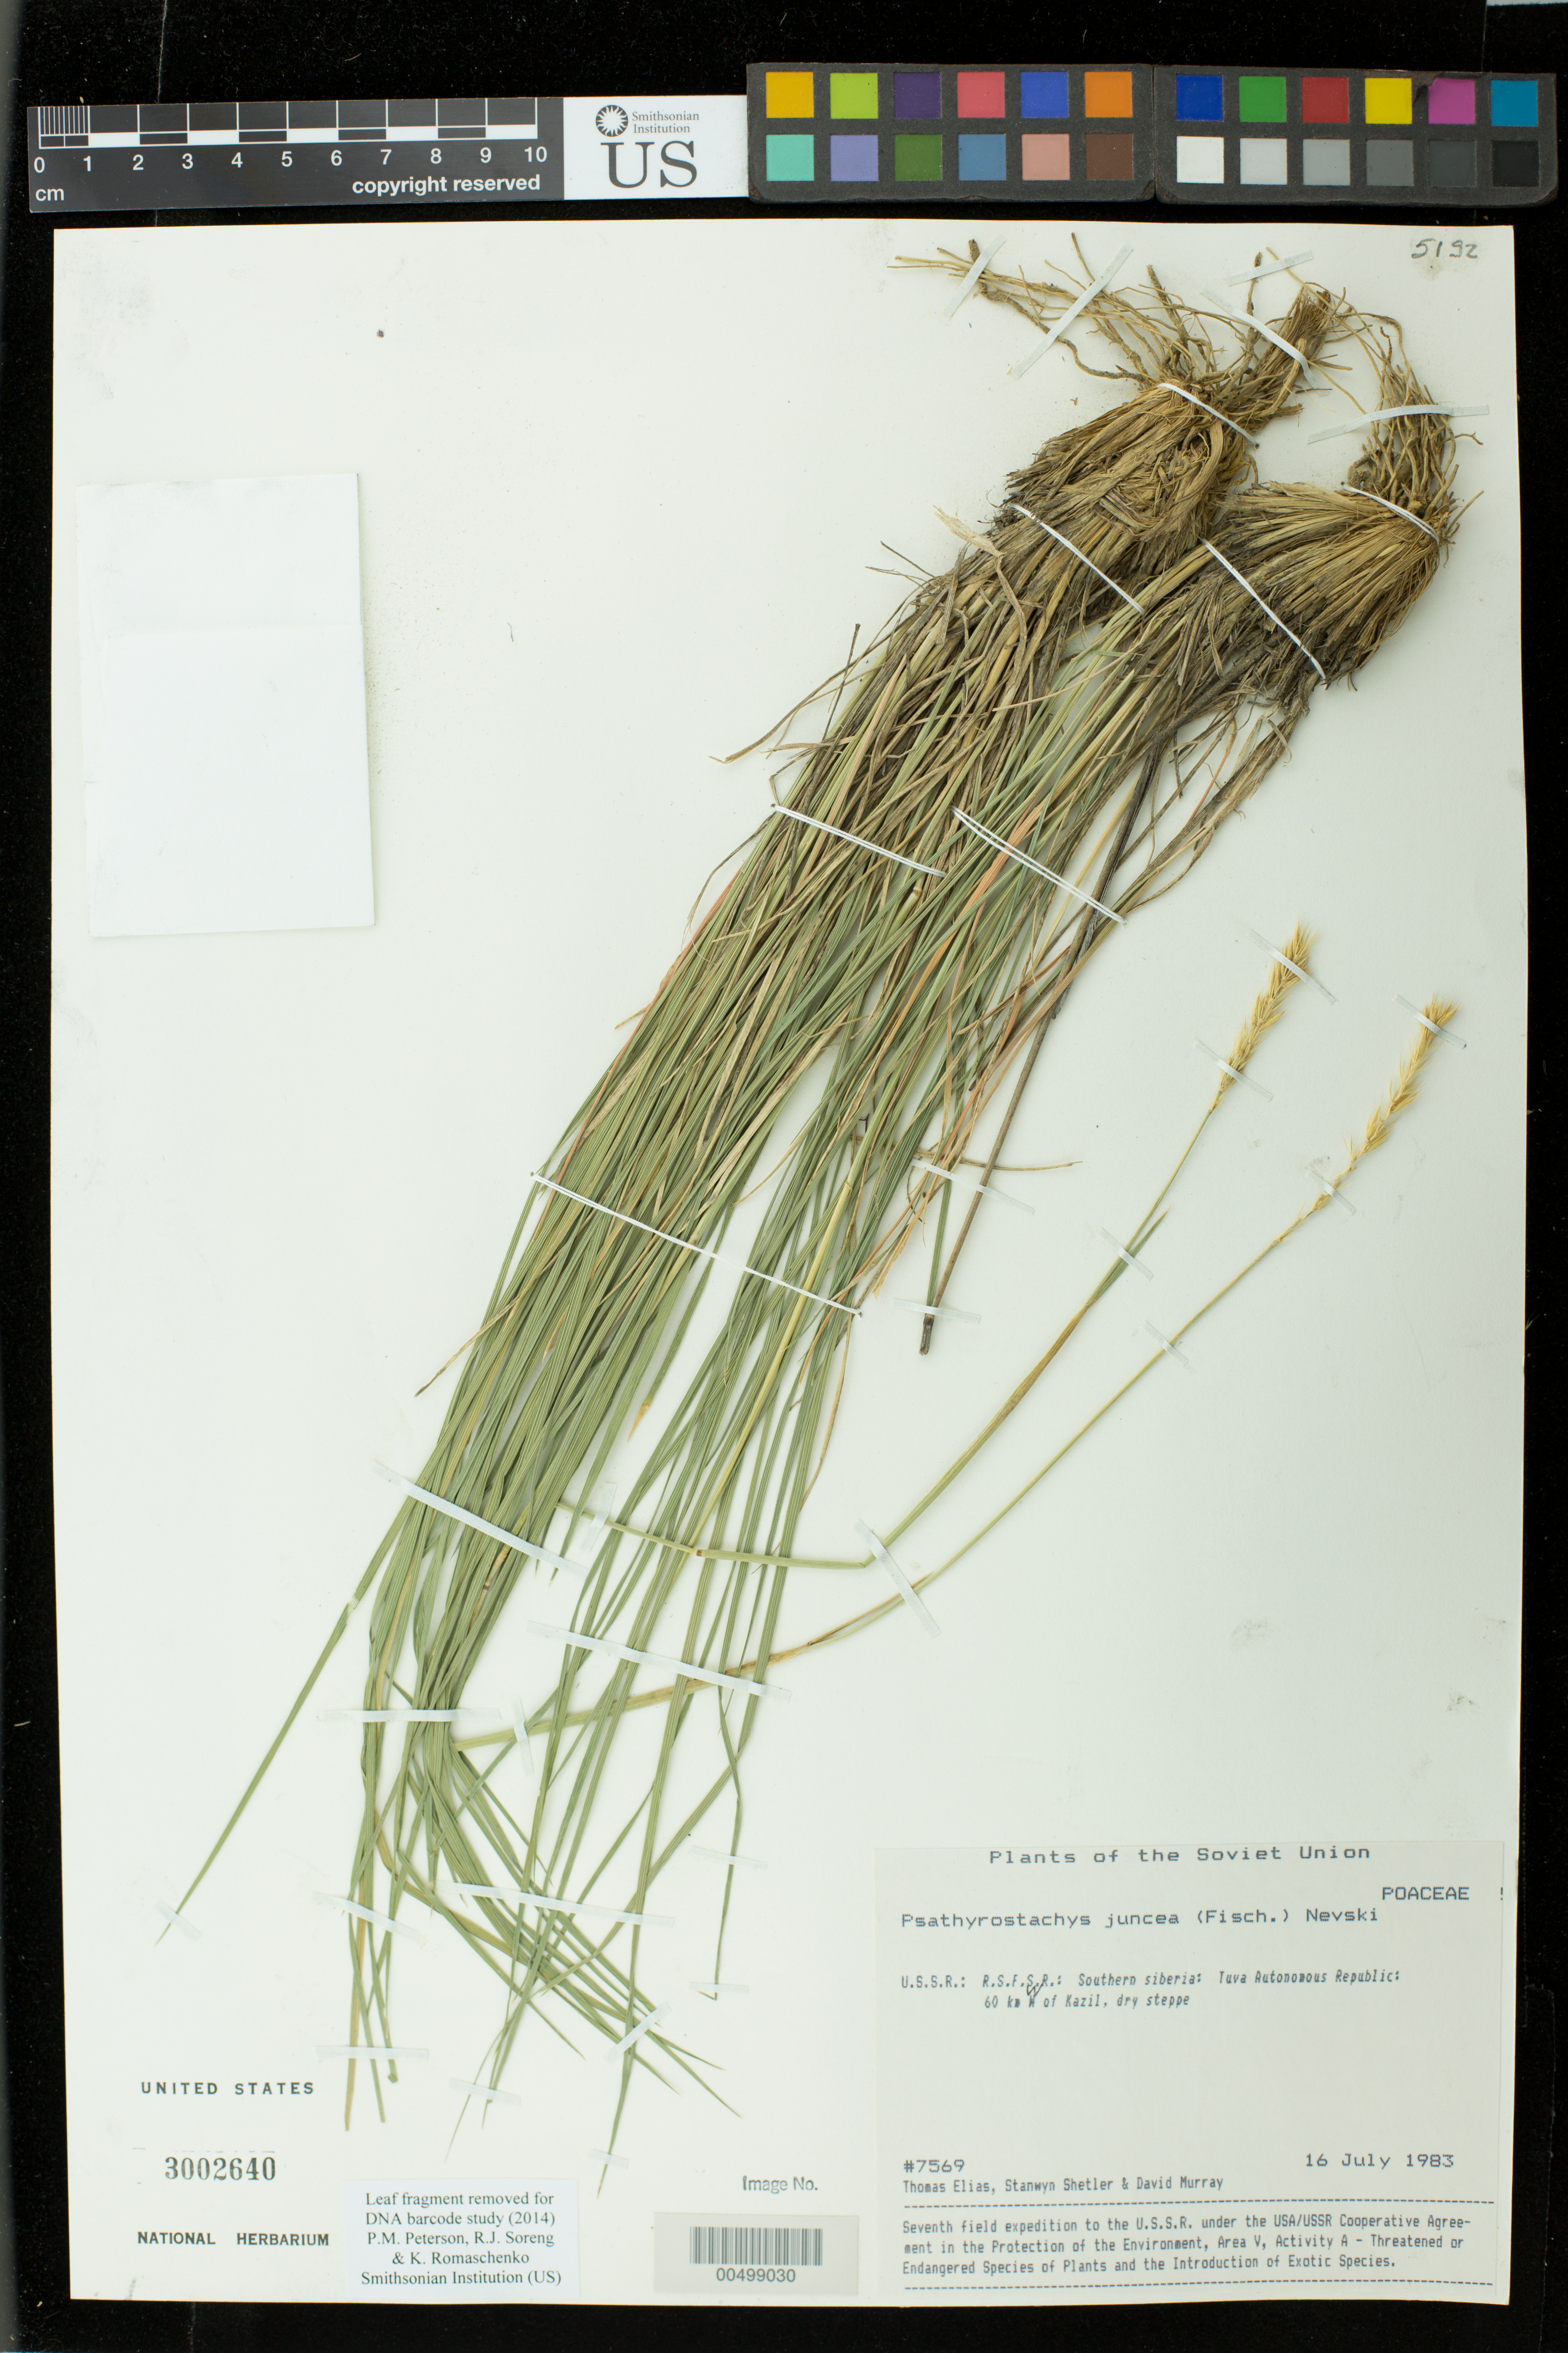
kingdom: Plantae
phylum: Tracheophyta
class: Liliopsida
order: Poales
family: Poaceae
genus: Psathyrostachys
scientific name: Psathyrostachys juncea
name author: (Fisch.) Nevki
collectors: T. Elias, S. Shetler & D. F. Murray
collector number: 7569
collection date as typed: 16 Jul 1983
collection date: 1983-07-16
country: Russian Federation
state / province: Tuva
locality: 60 km W of Kazil [Kyzyl]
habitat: dry steppe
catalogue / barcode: US 3002640